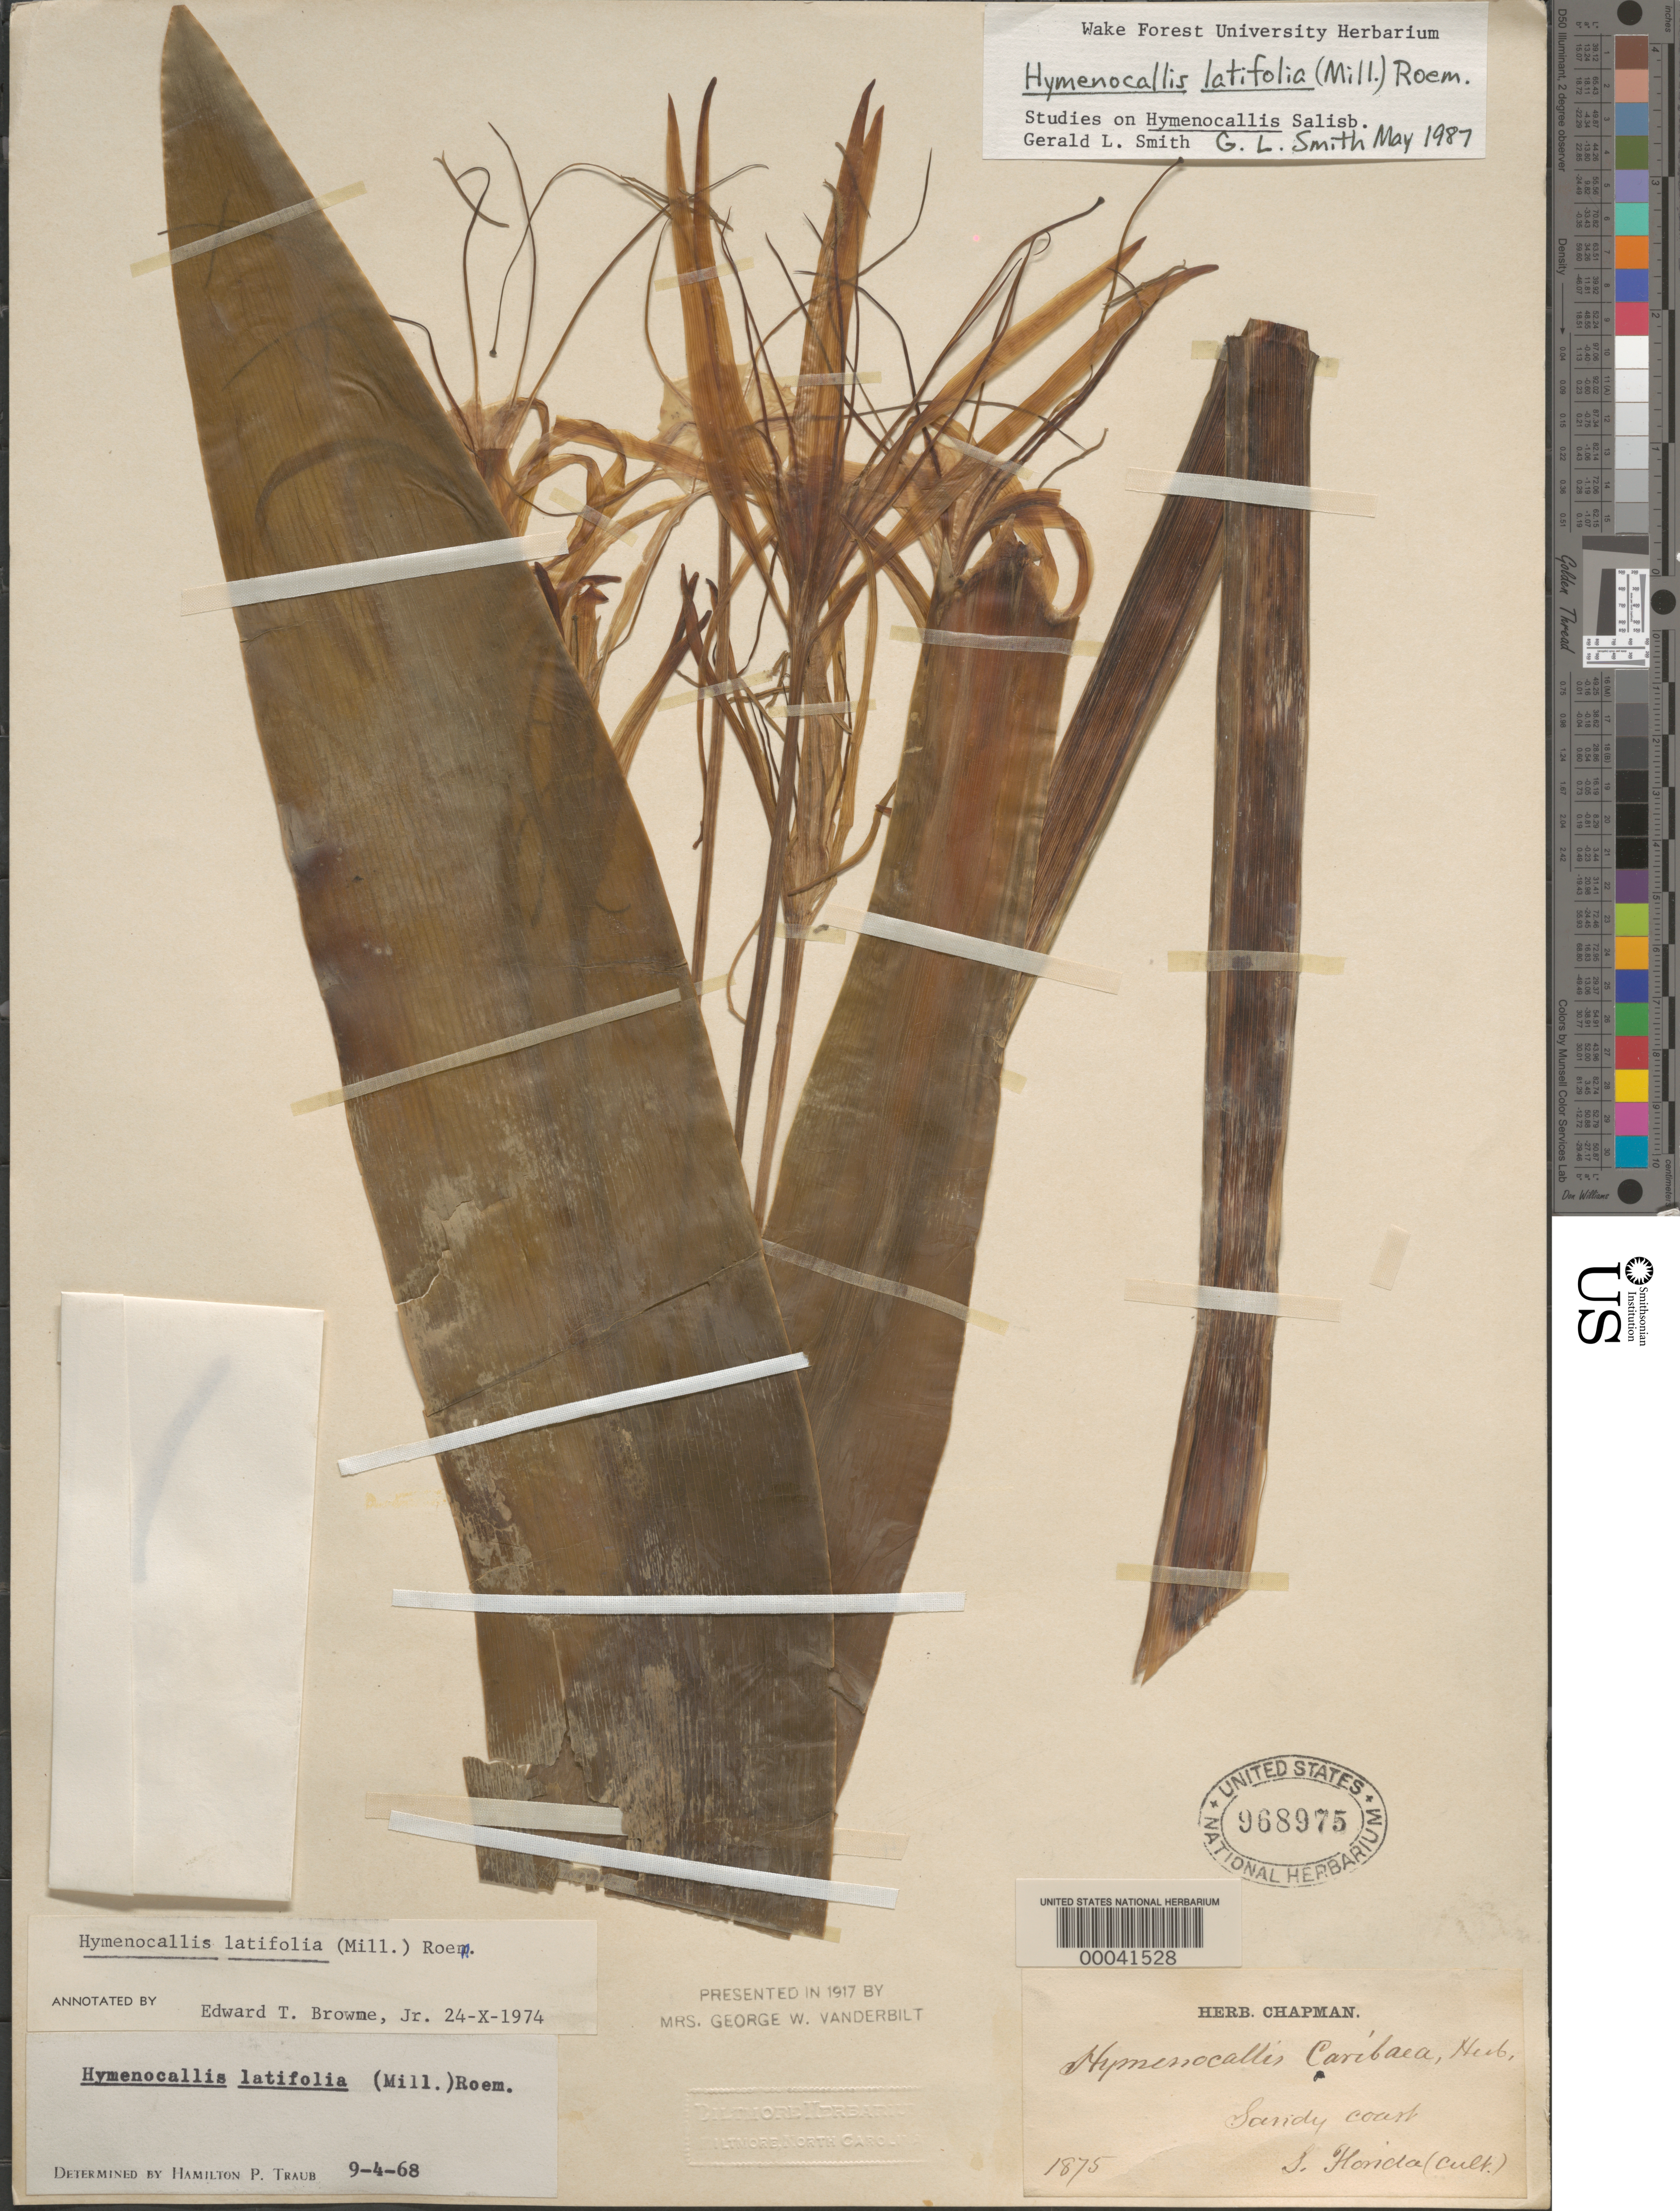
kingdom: Plantae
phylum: Tracheophyta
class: Liliopsida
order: Asparagales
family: Amaryllidaceae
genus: Hymenocallis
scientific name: Hymenocallis latifolia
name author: (Mill.) M. Roem.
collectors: A. W. Chapman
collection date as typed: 1875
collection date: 1875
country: United States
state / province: Florida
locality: Southern florida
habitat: Sandy coast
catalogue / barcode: US 968975